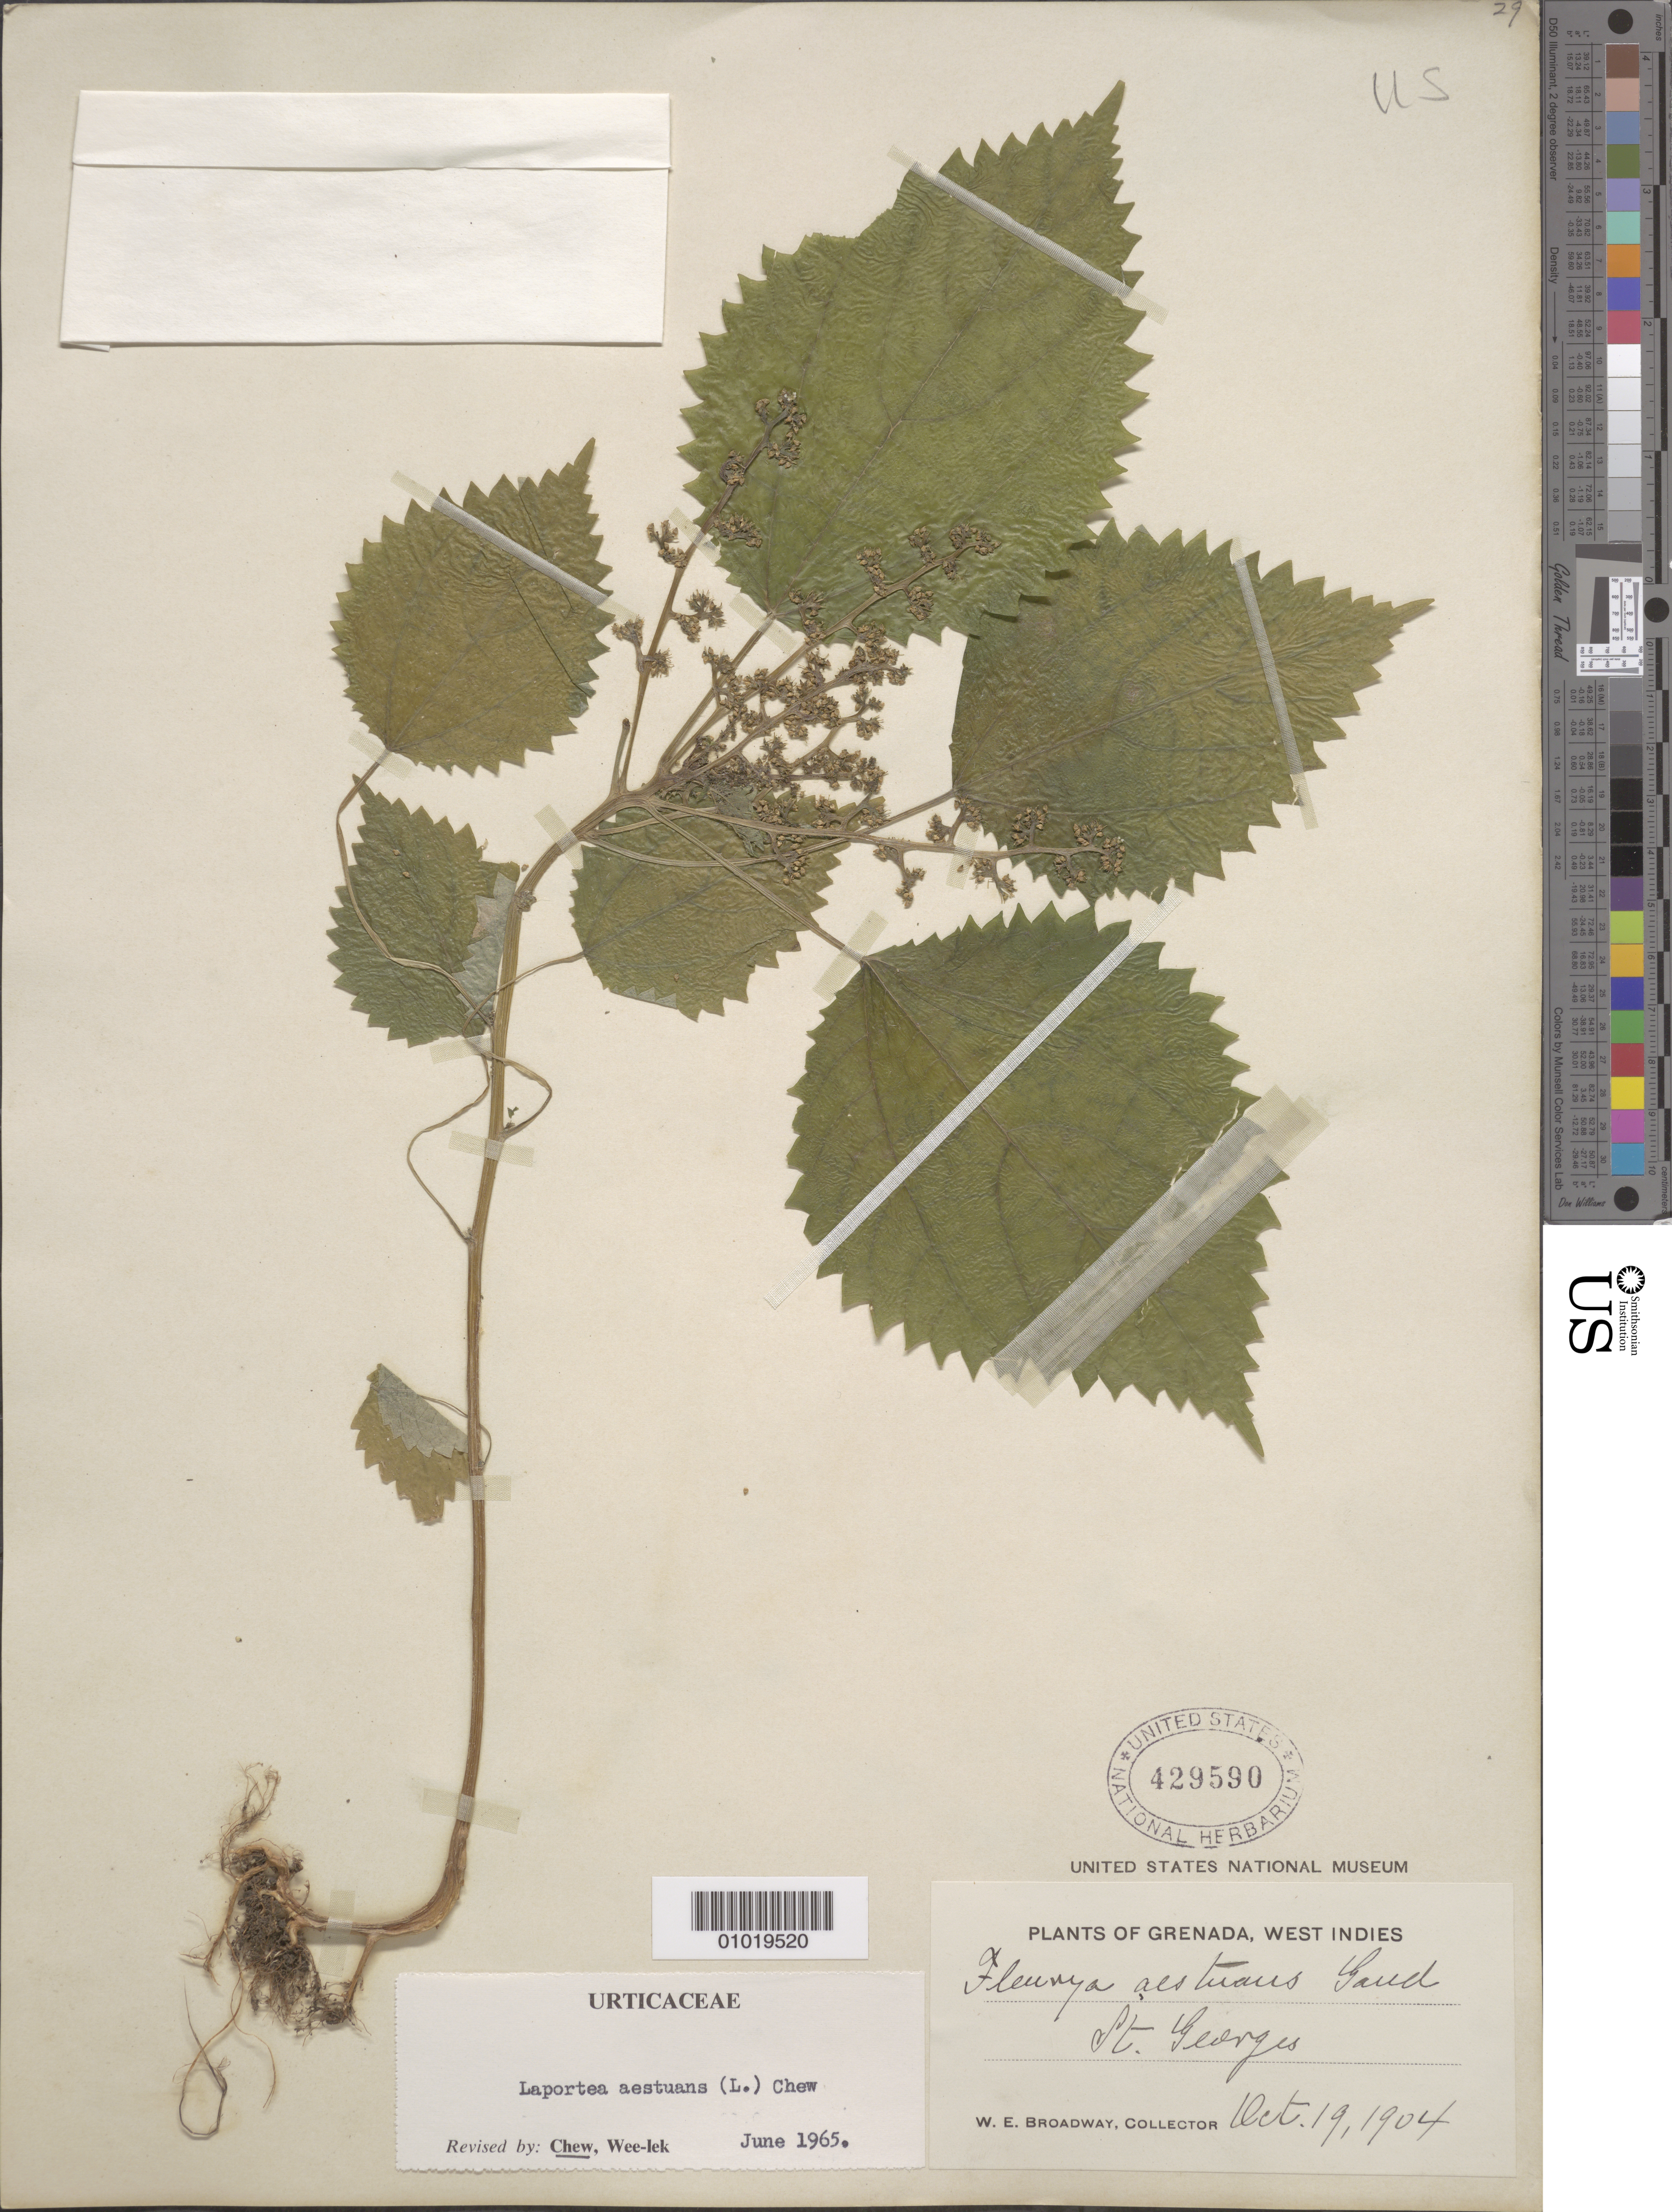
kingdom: Plantae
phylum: Tracheophyta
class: Magnoliopsida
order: Rosales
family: Urticaceae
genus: Laportea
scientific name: Laportea aestuans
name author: (L.) Chew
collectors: W. E. Broadway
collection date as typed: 19 Oct 1904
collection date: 1904-10-19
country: Grenada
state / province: Saint George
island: Grenada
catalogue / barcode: US 429590